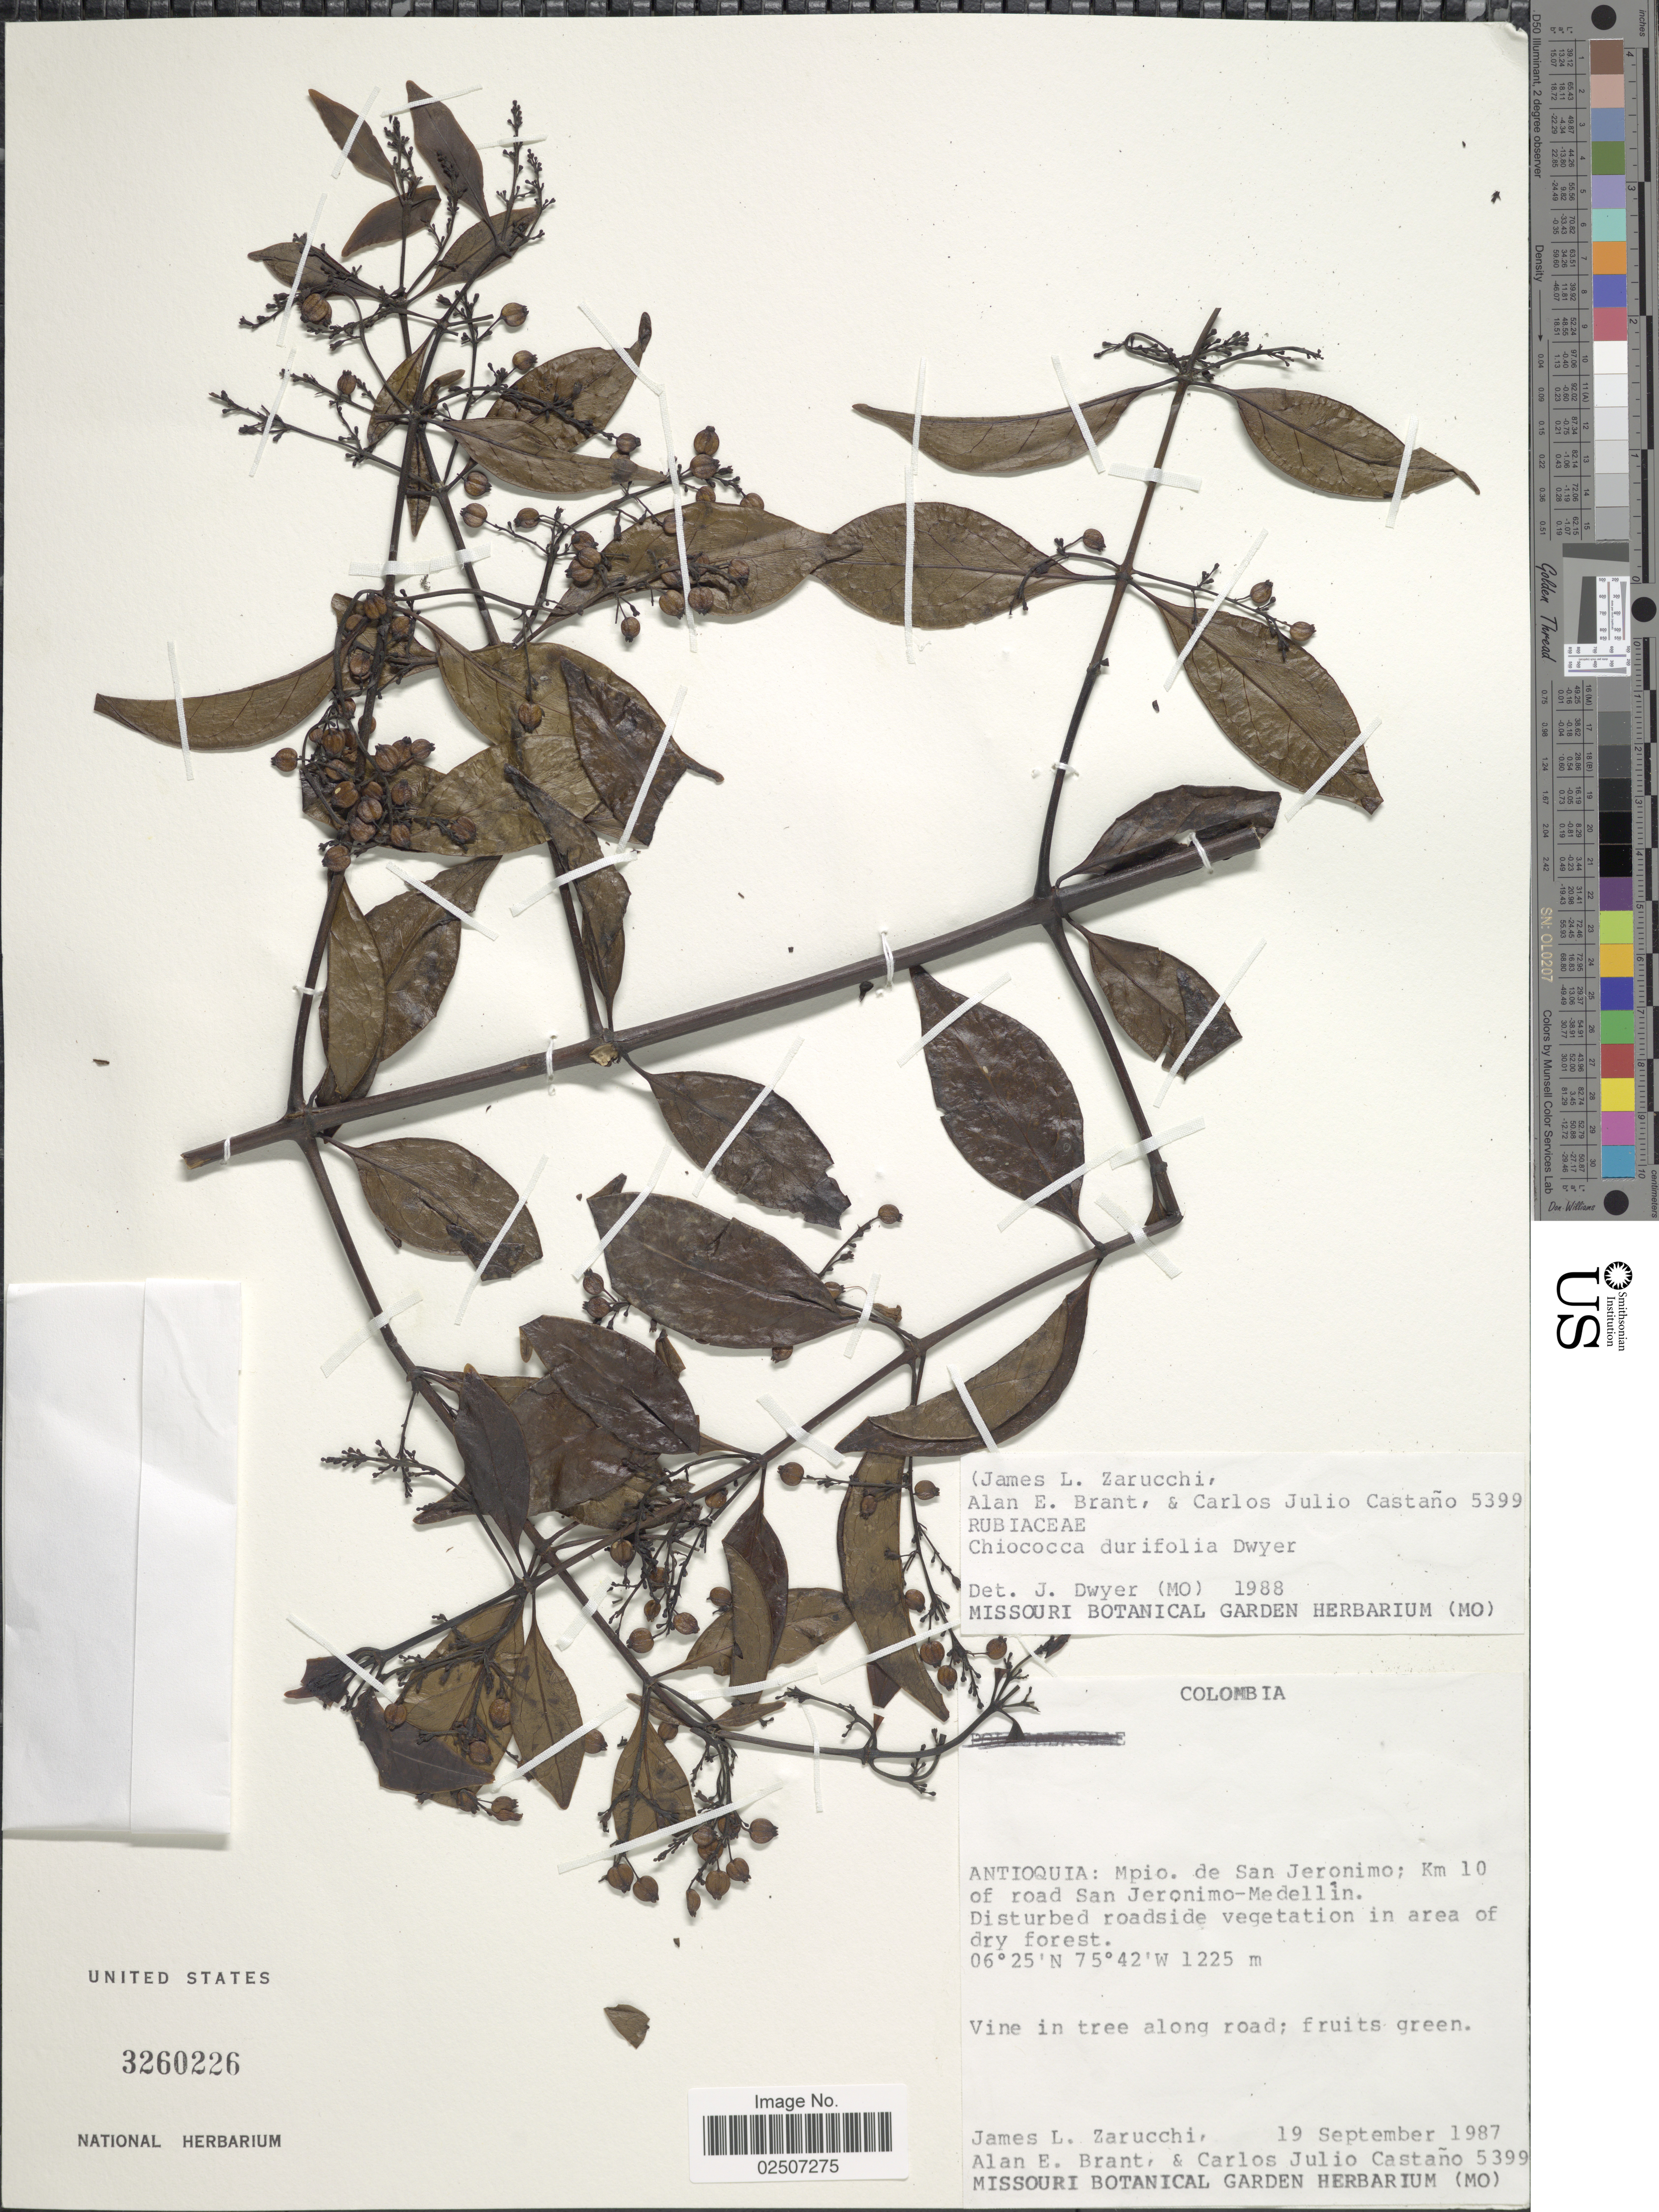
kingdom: Plantae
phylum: Tracheophyta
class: Magnoliopsida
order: Gentianales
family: Rubiaceae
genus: Chiococca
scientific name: Chiococca alba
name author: (L.) Hitchc.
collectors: J. L. Zarucchi, A. Brant & C. Castaño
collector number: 5399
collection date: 1987-09-19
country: Colombia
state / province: Antioquia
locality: Mpio. de San Jeronimo; Km 10 of road San Jeronimo- Medellin.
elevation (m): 1225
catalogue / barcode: US 3260226